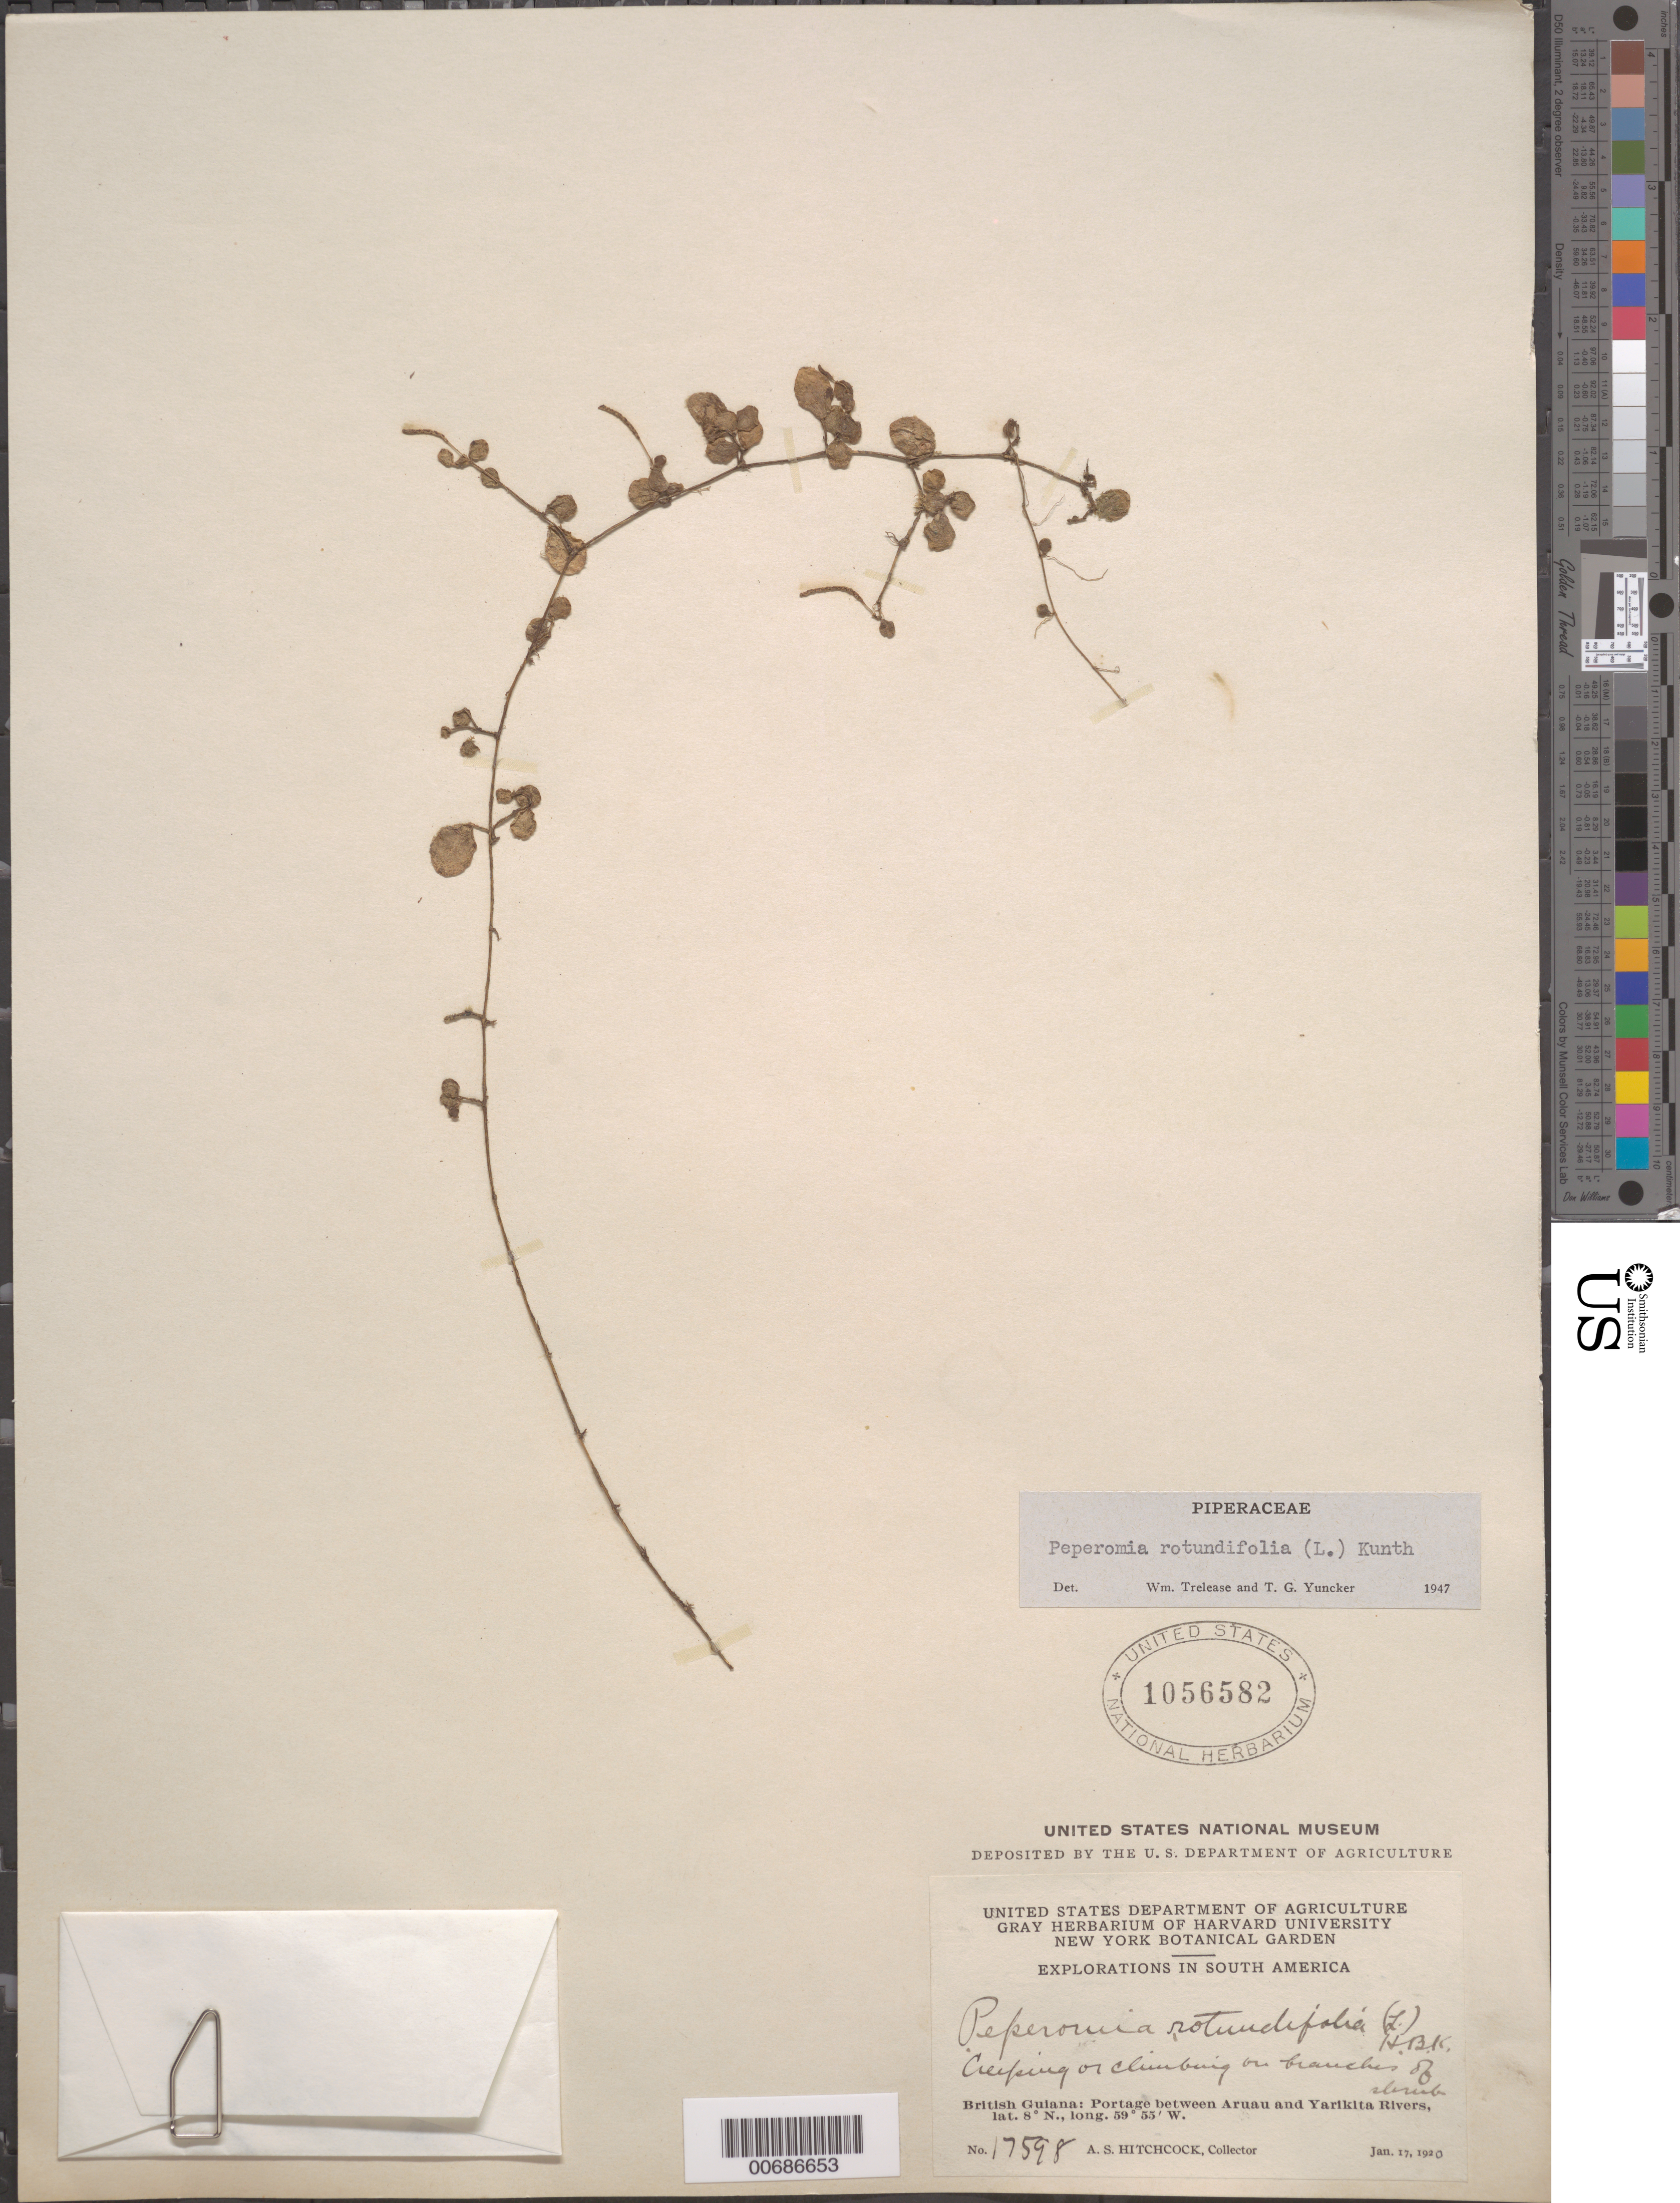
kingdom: Plantae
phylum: Tracheophyta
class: Magnoliopsida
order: Piperales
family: Piperaceae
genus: Peperomia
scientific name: Peperomia rotundifolia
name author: (L.) Kunth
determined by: Trelease, W.; Yuncker, T. G.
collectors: A. S. Hitchcock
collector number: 17598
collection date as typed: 17-Jan-20 to 18-Jan-20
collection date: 1920-01-17/1920-01-18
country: Guyana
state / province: Barima-Waini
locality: Yarikita and Amakura Rivers, near the junction of; Portage between Aruau and Yarikita Rivers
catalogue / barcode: US 1056582